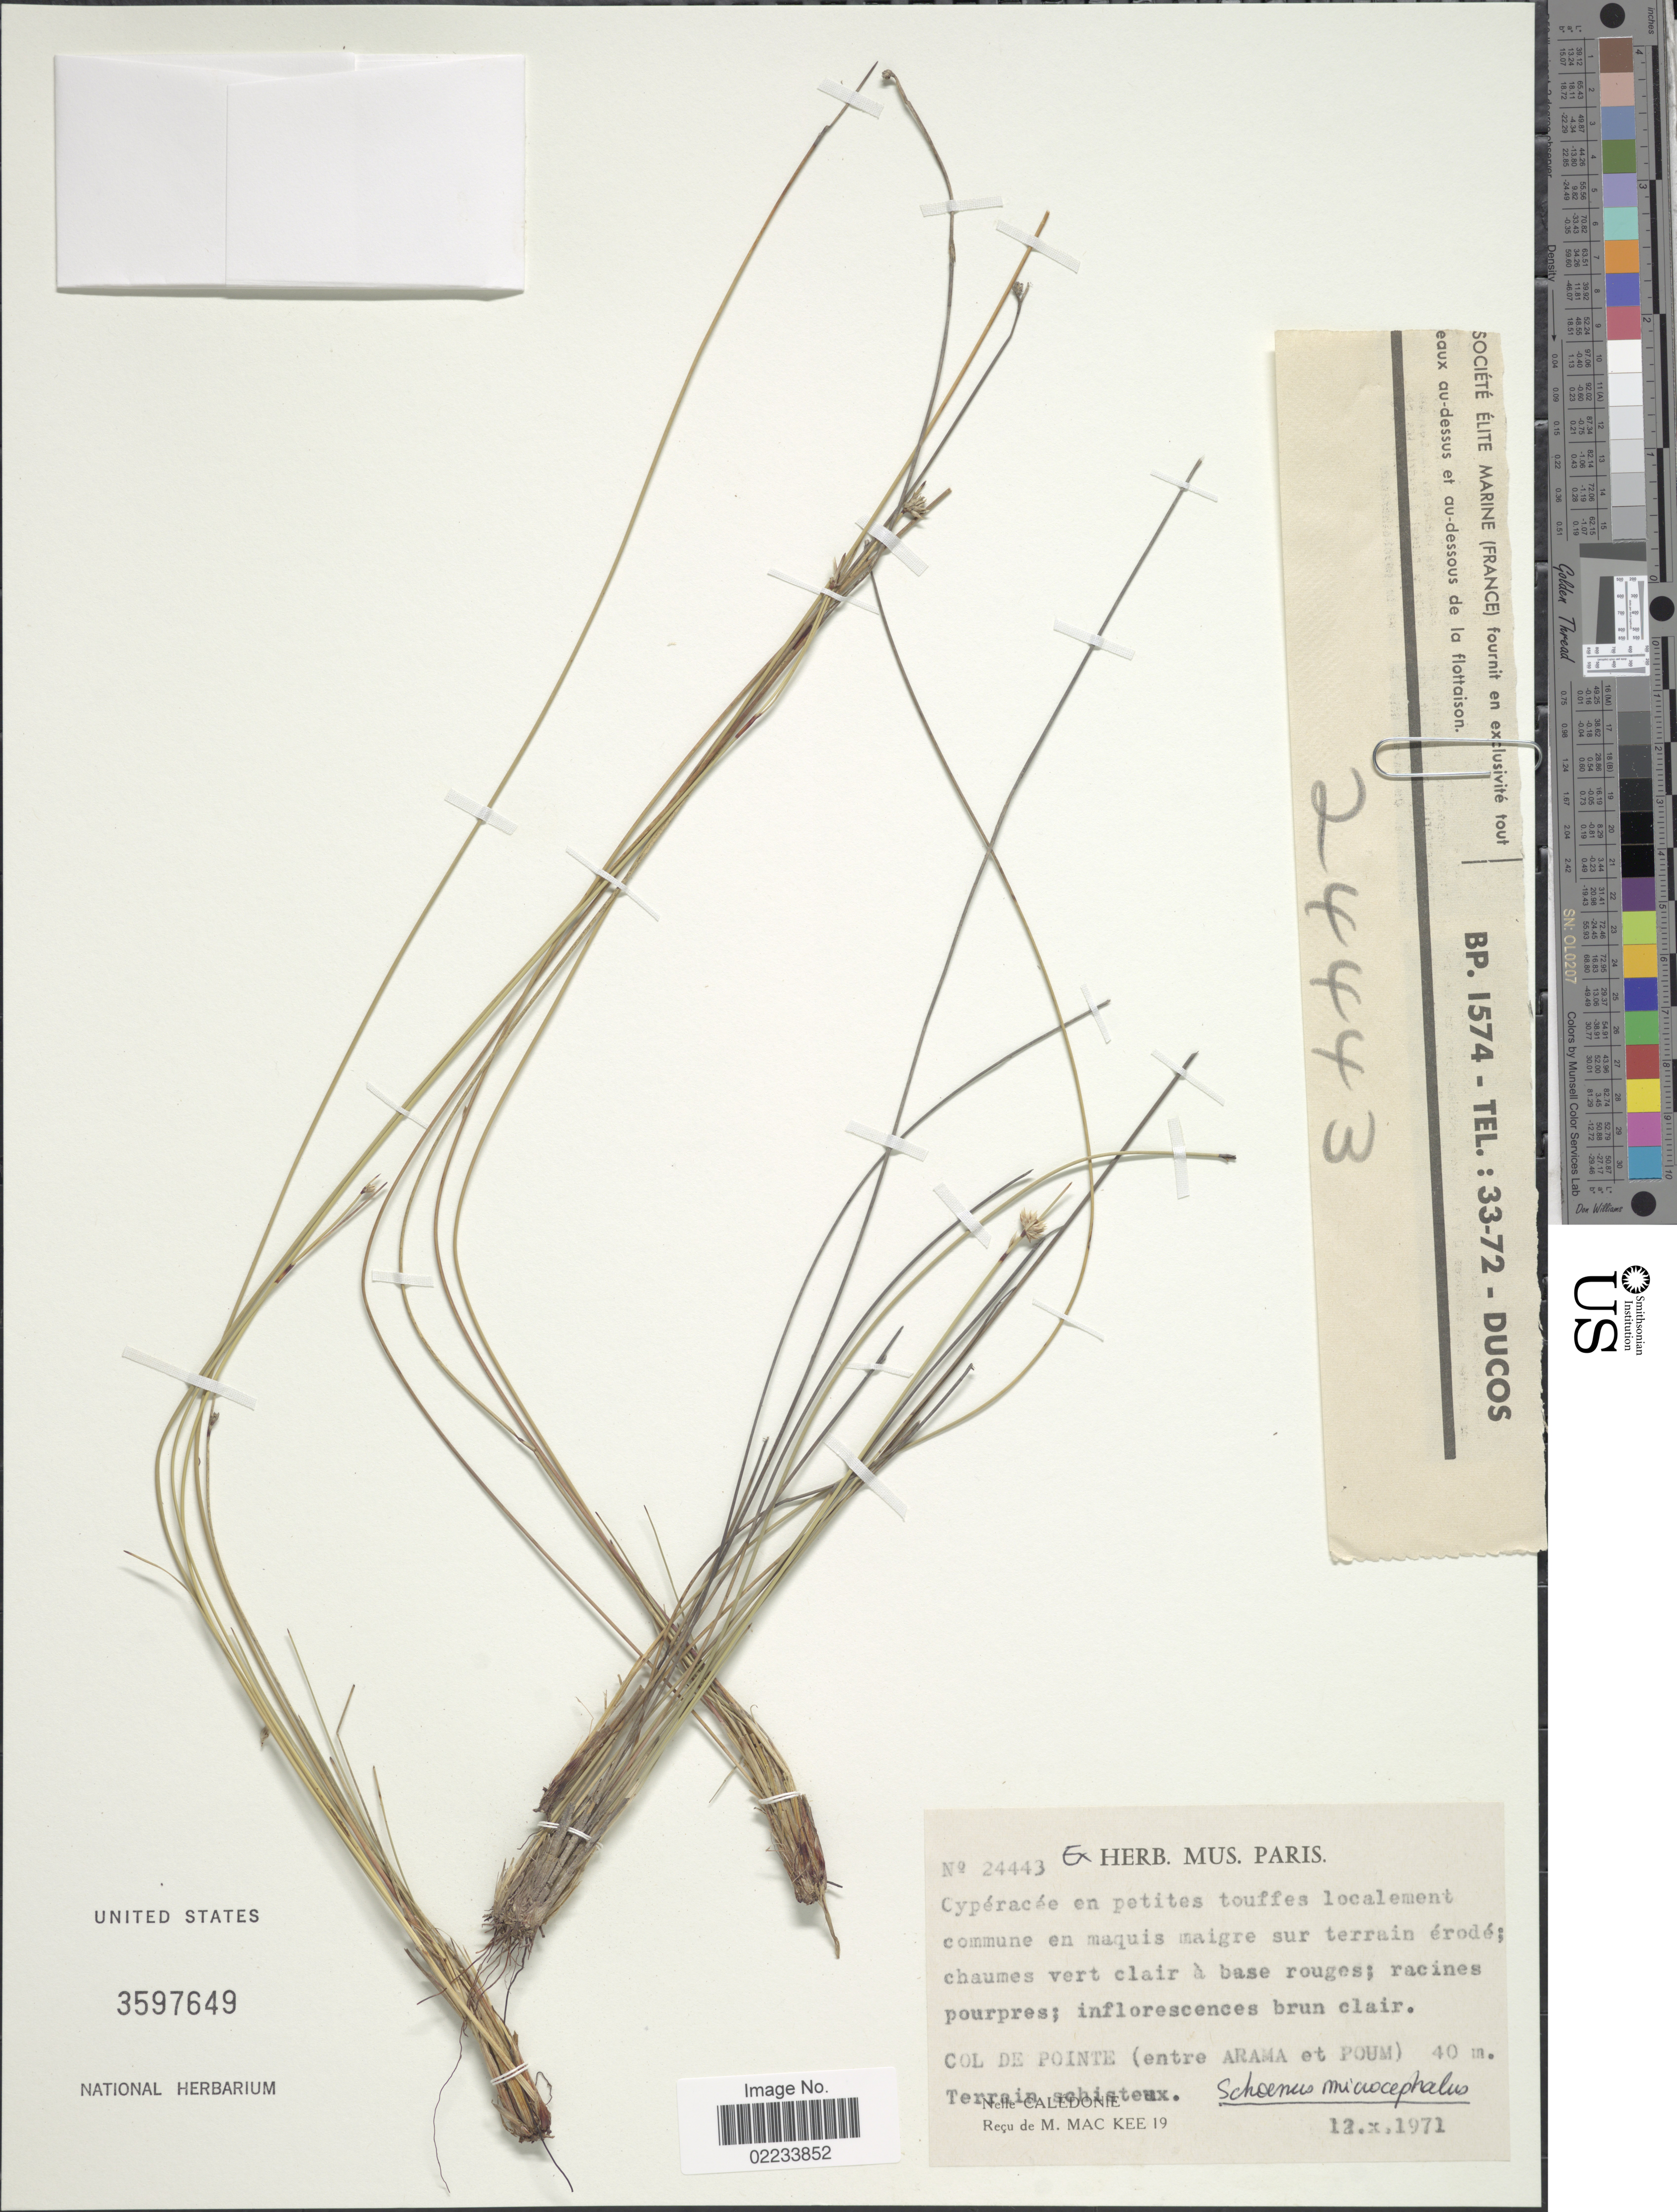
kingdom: Plantae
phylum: Tracheophyta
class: Liliopsida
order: Poales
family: Cyperaceae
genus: Schoenus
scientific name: Schoenus microcephalus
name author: J. Kern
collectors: M. Mackee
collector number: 24443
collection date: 1971-10-13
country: New Caledonia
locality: Col de Pointe (entre Arama et Poum) Terrain sobisteux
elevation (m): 40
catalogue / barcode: US 3597649